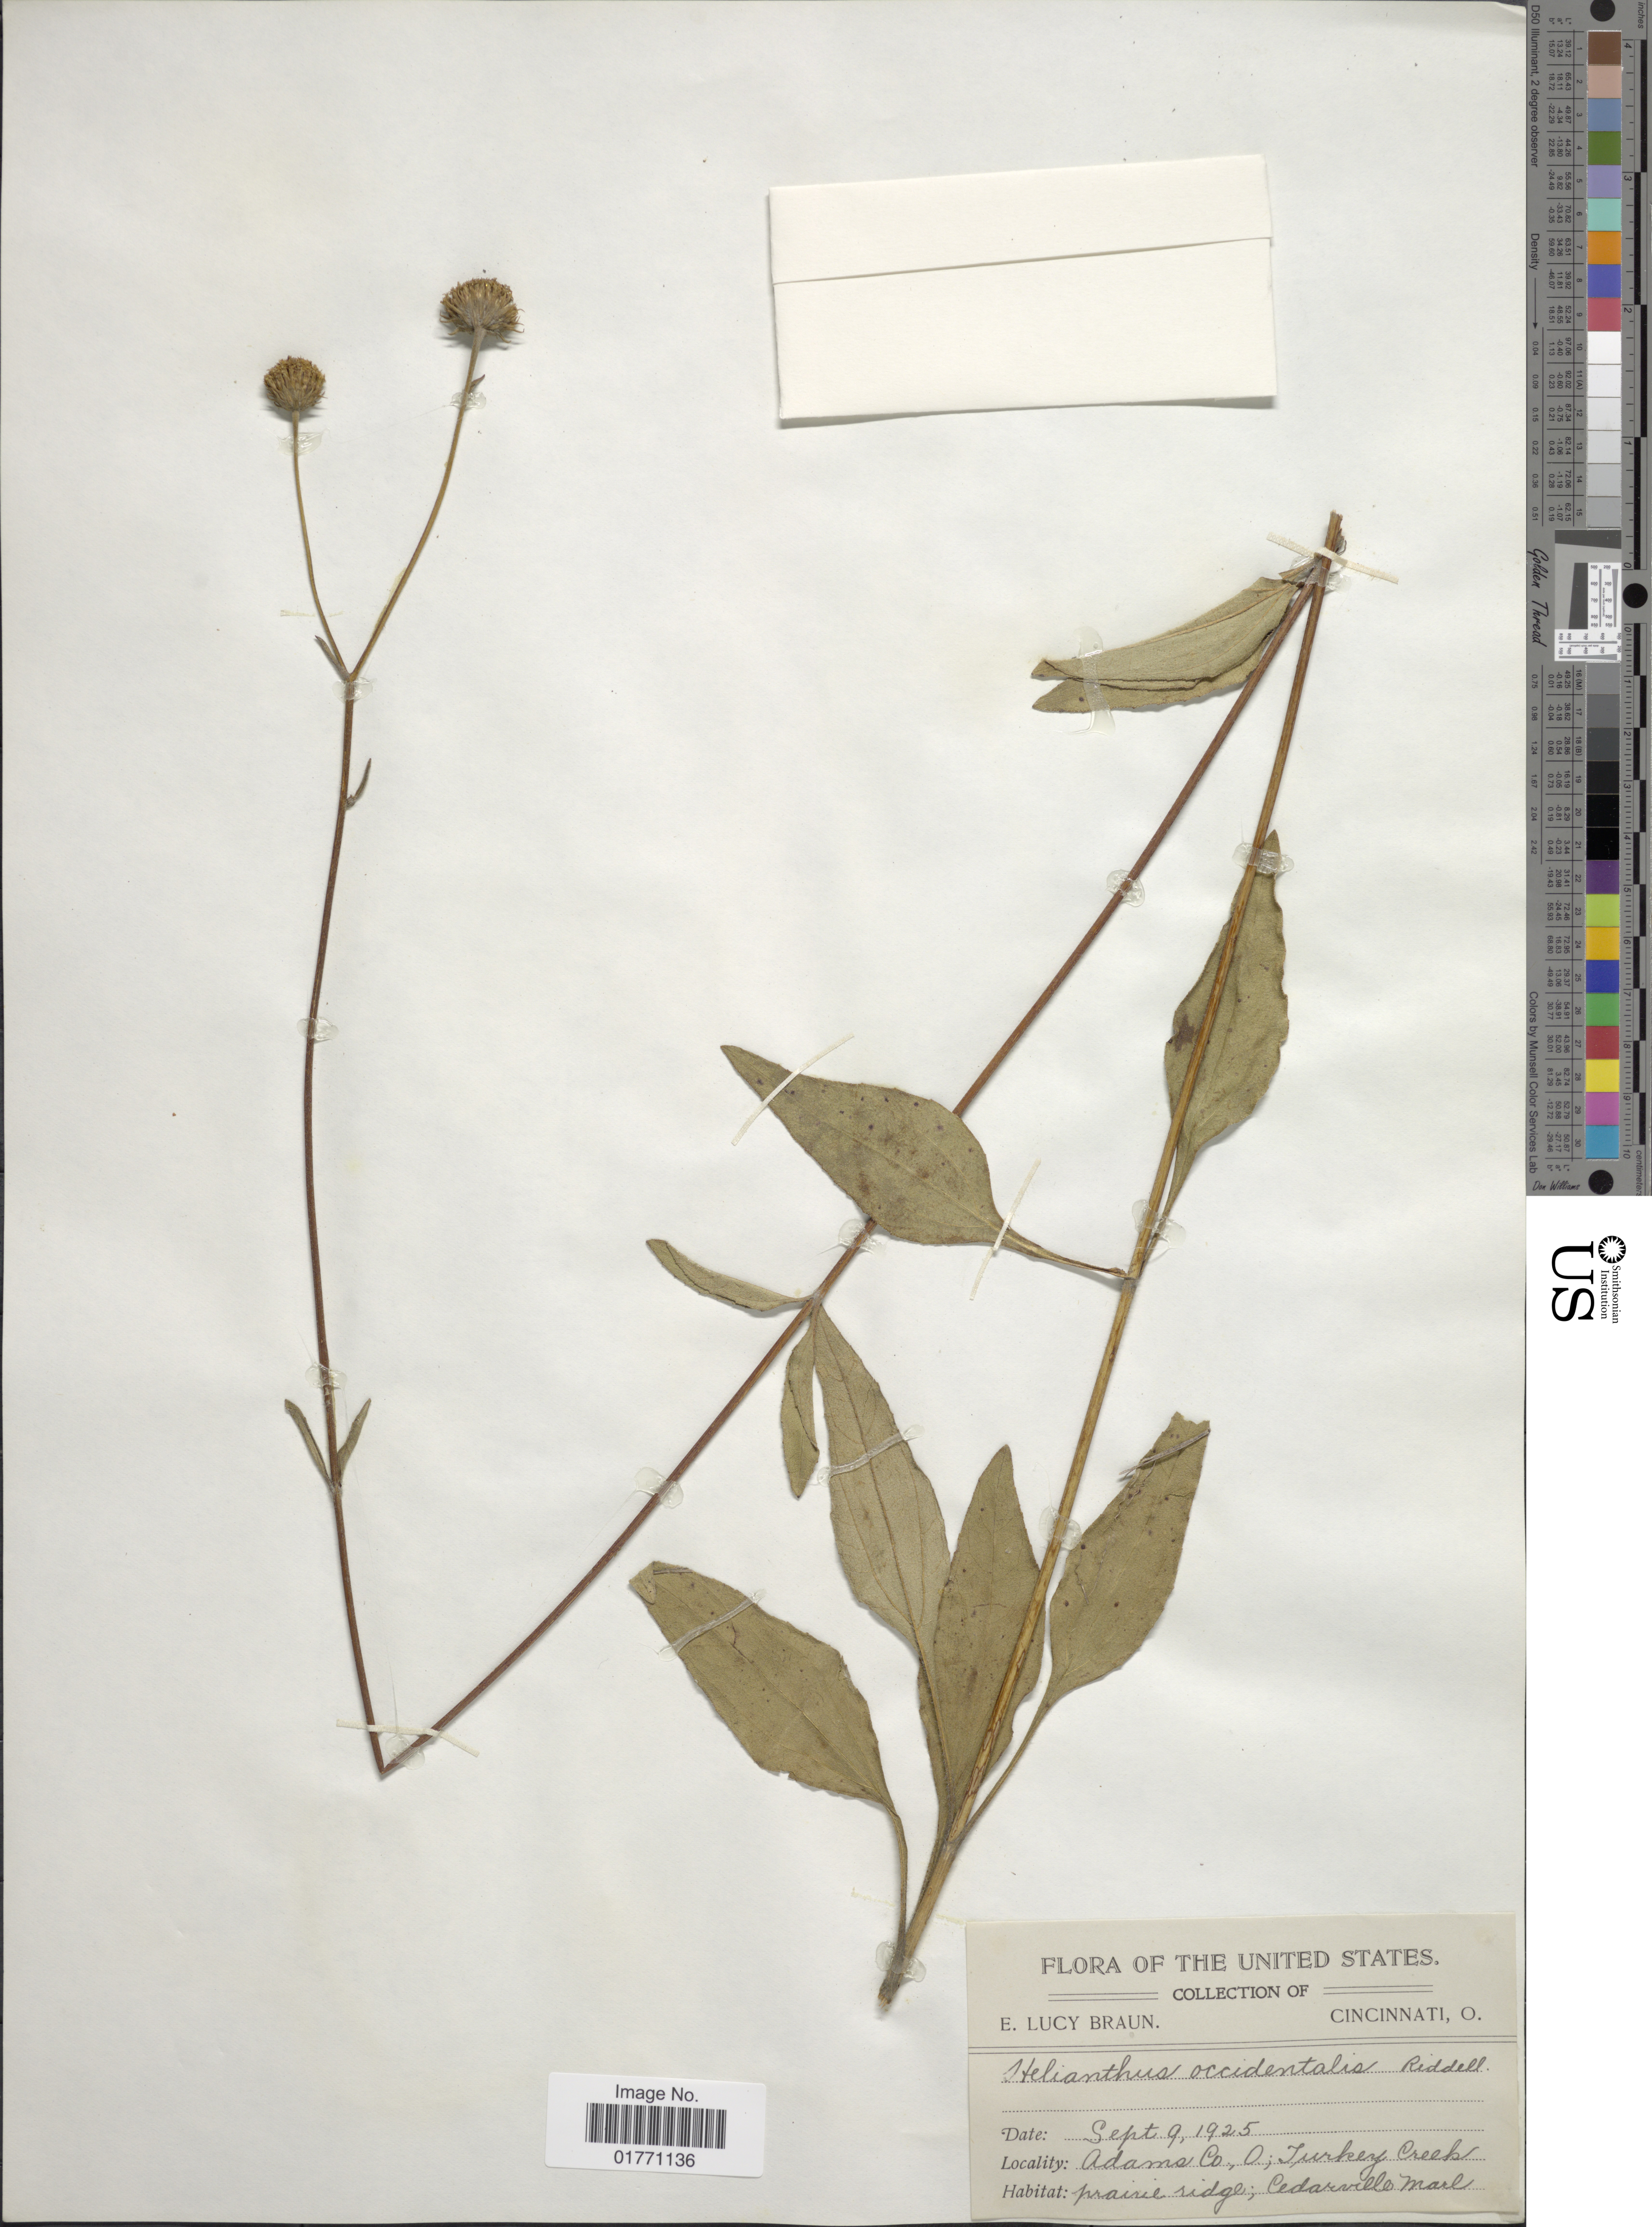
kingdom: Plantae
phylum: Tracheophyta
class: Magnoliopsida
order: Asterales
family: Asteraceae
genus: Helianthus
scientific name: Helianthus occidentalis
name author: Riddell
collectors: E. L. Braun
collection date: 1925-09-09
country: United States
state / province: Ohio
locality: Adams Co., Turkey Creek, prairie ridges, Cedarville Marl.